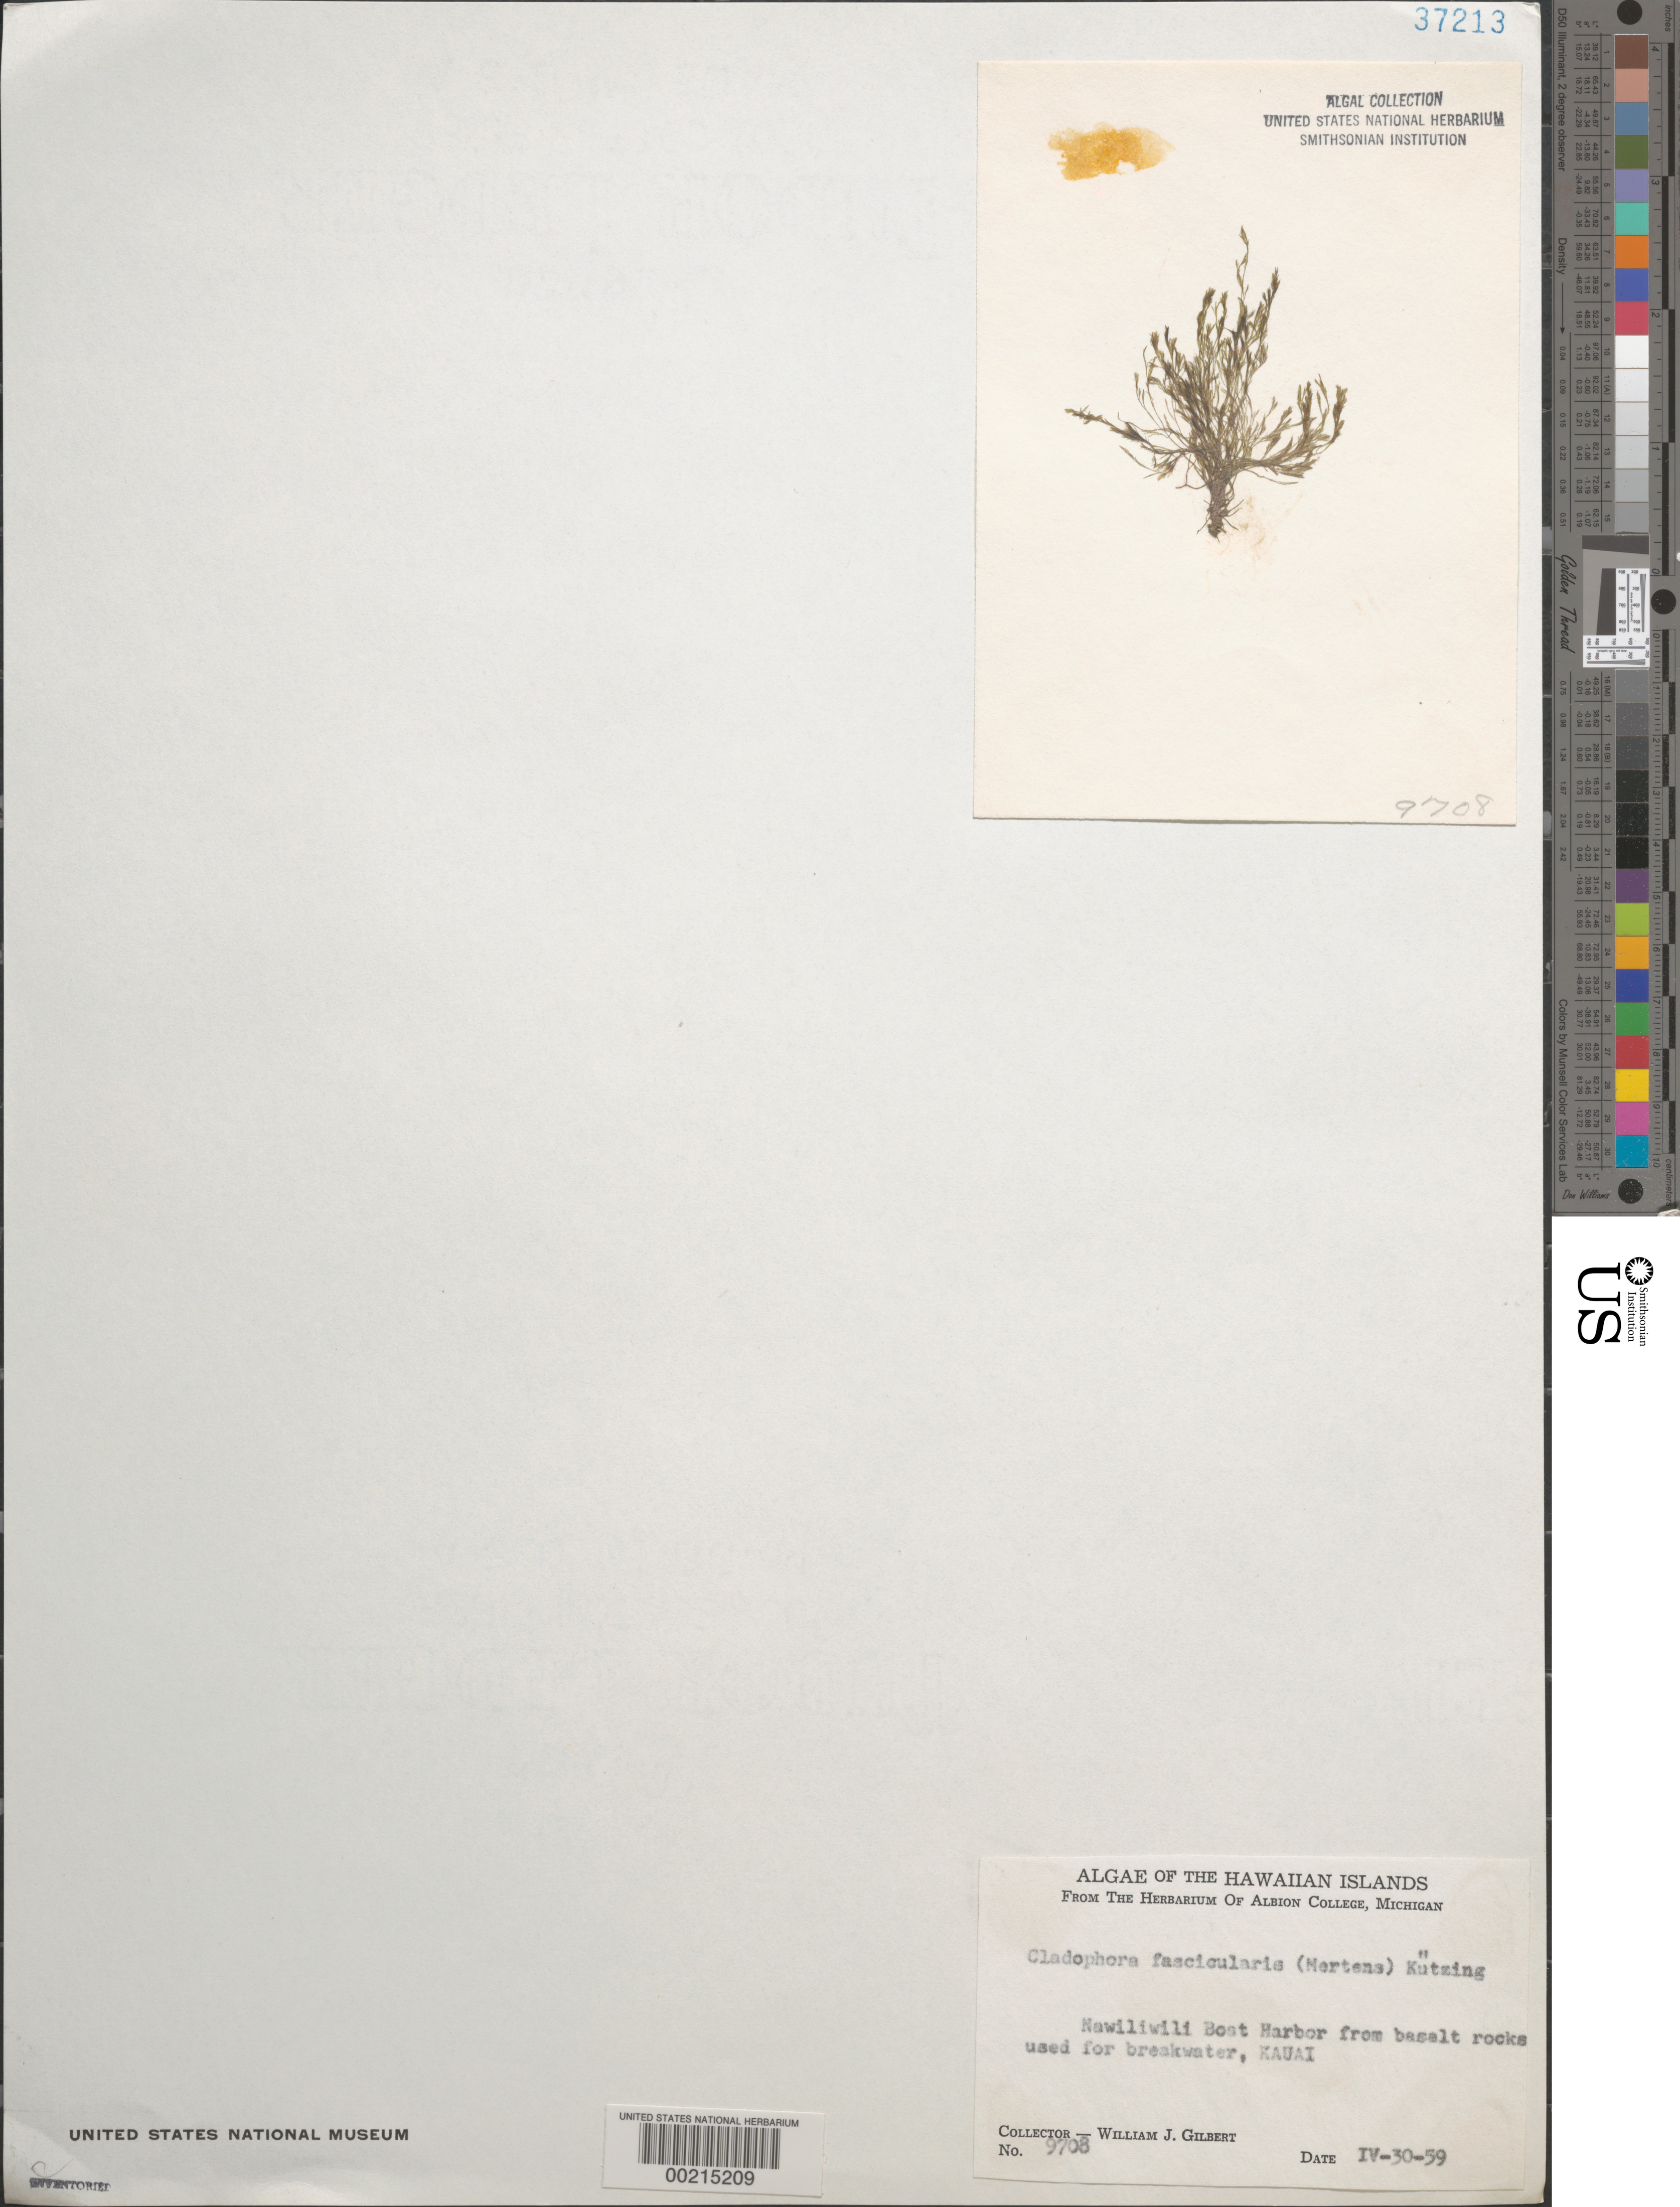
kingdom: Plantae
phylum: Chlorophyta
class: Ulvophyceae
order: Bryopsidales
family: Caulerpaceae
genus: Caulerpa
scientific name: Caulerpa chemnitzia var. vanbossae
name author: (Setch. & N.L. Gardner) Fern.-Garcia & Riosm.-Rod.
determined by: Algae name updating Project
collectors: W. J. Gilbert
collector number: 9708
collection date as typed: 30 Apr 1959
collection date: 1959-04-30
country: United States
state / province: Hawaii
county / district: Kauai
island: Kaua'i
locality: Kawiliwili Boat Harbor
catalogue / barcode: US 37213